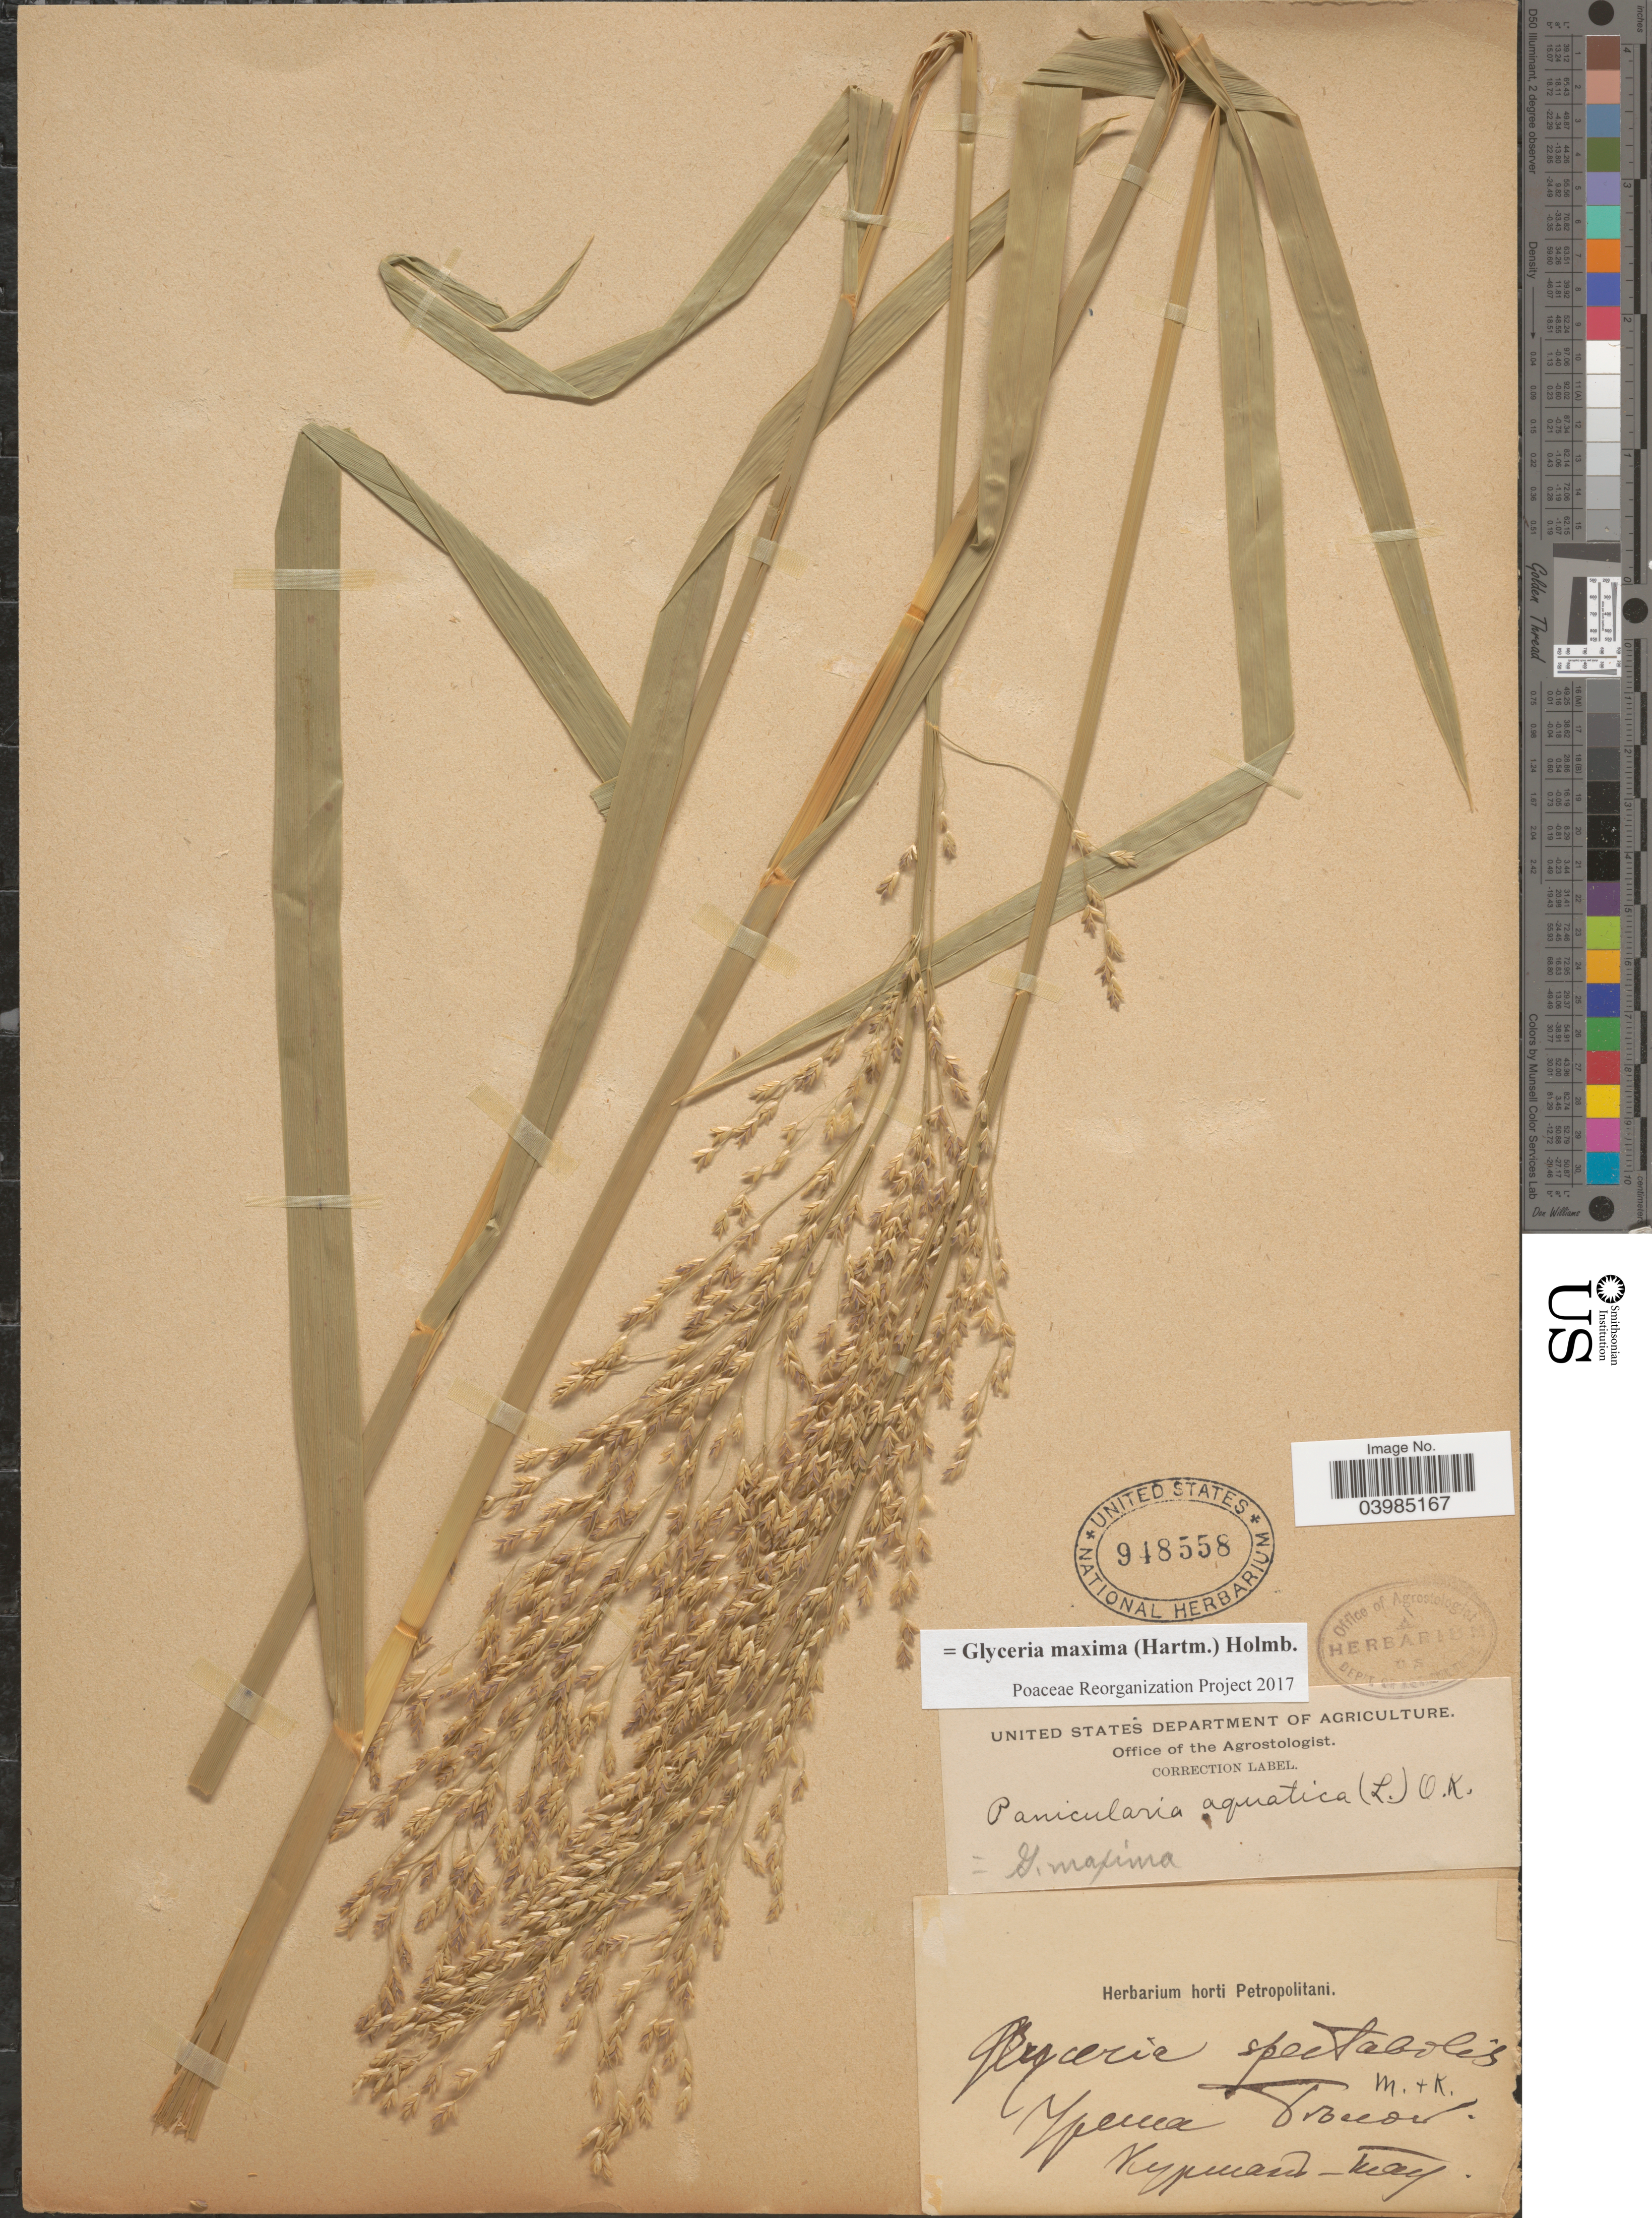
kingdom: Plantae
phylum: Tracheophyta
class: Liliopsida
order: Poales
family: Poaceae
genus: Glyceria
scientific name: Glyceria maxima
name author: (Hartm.) Holmb.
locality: Ypeuca Trouou. [interpreted]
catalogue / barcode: US 948558